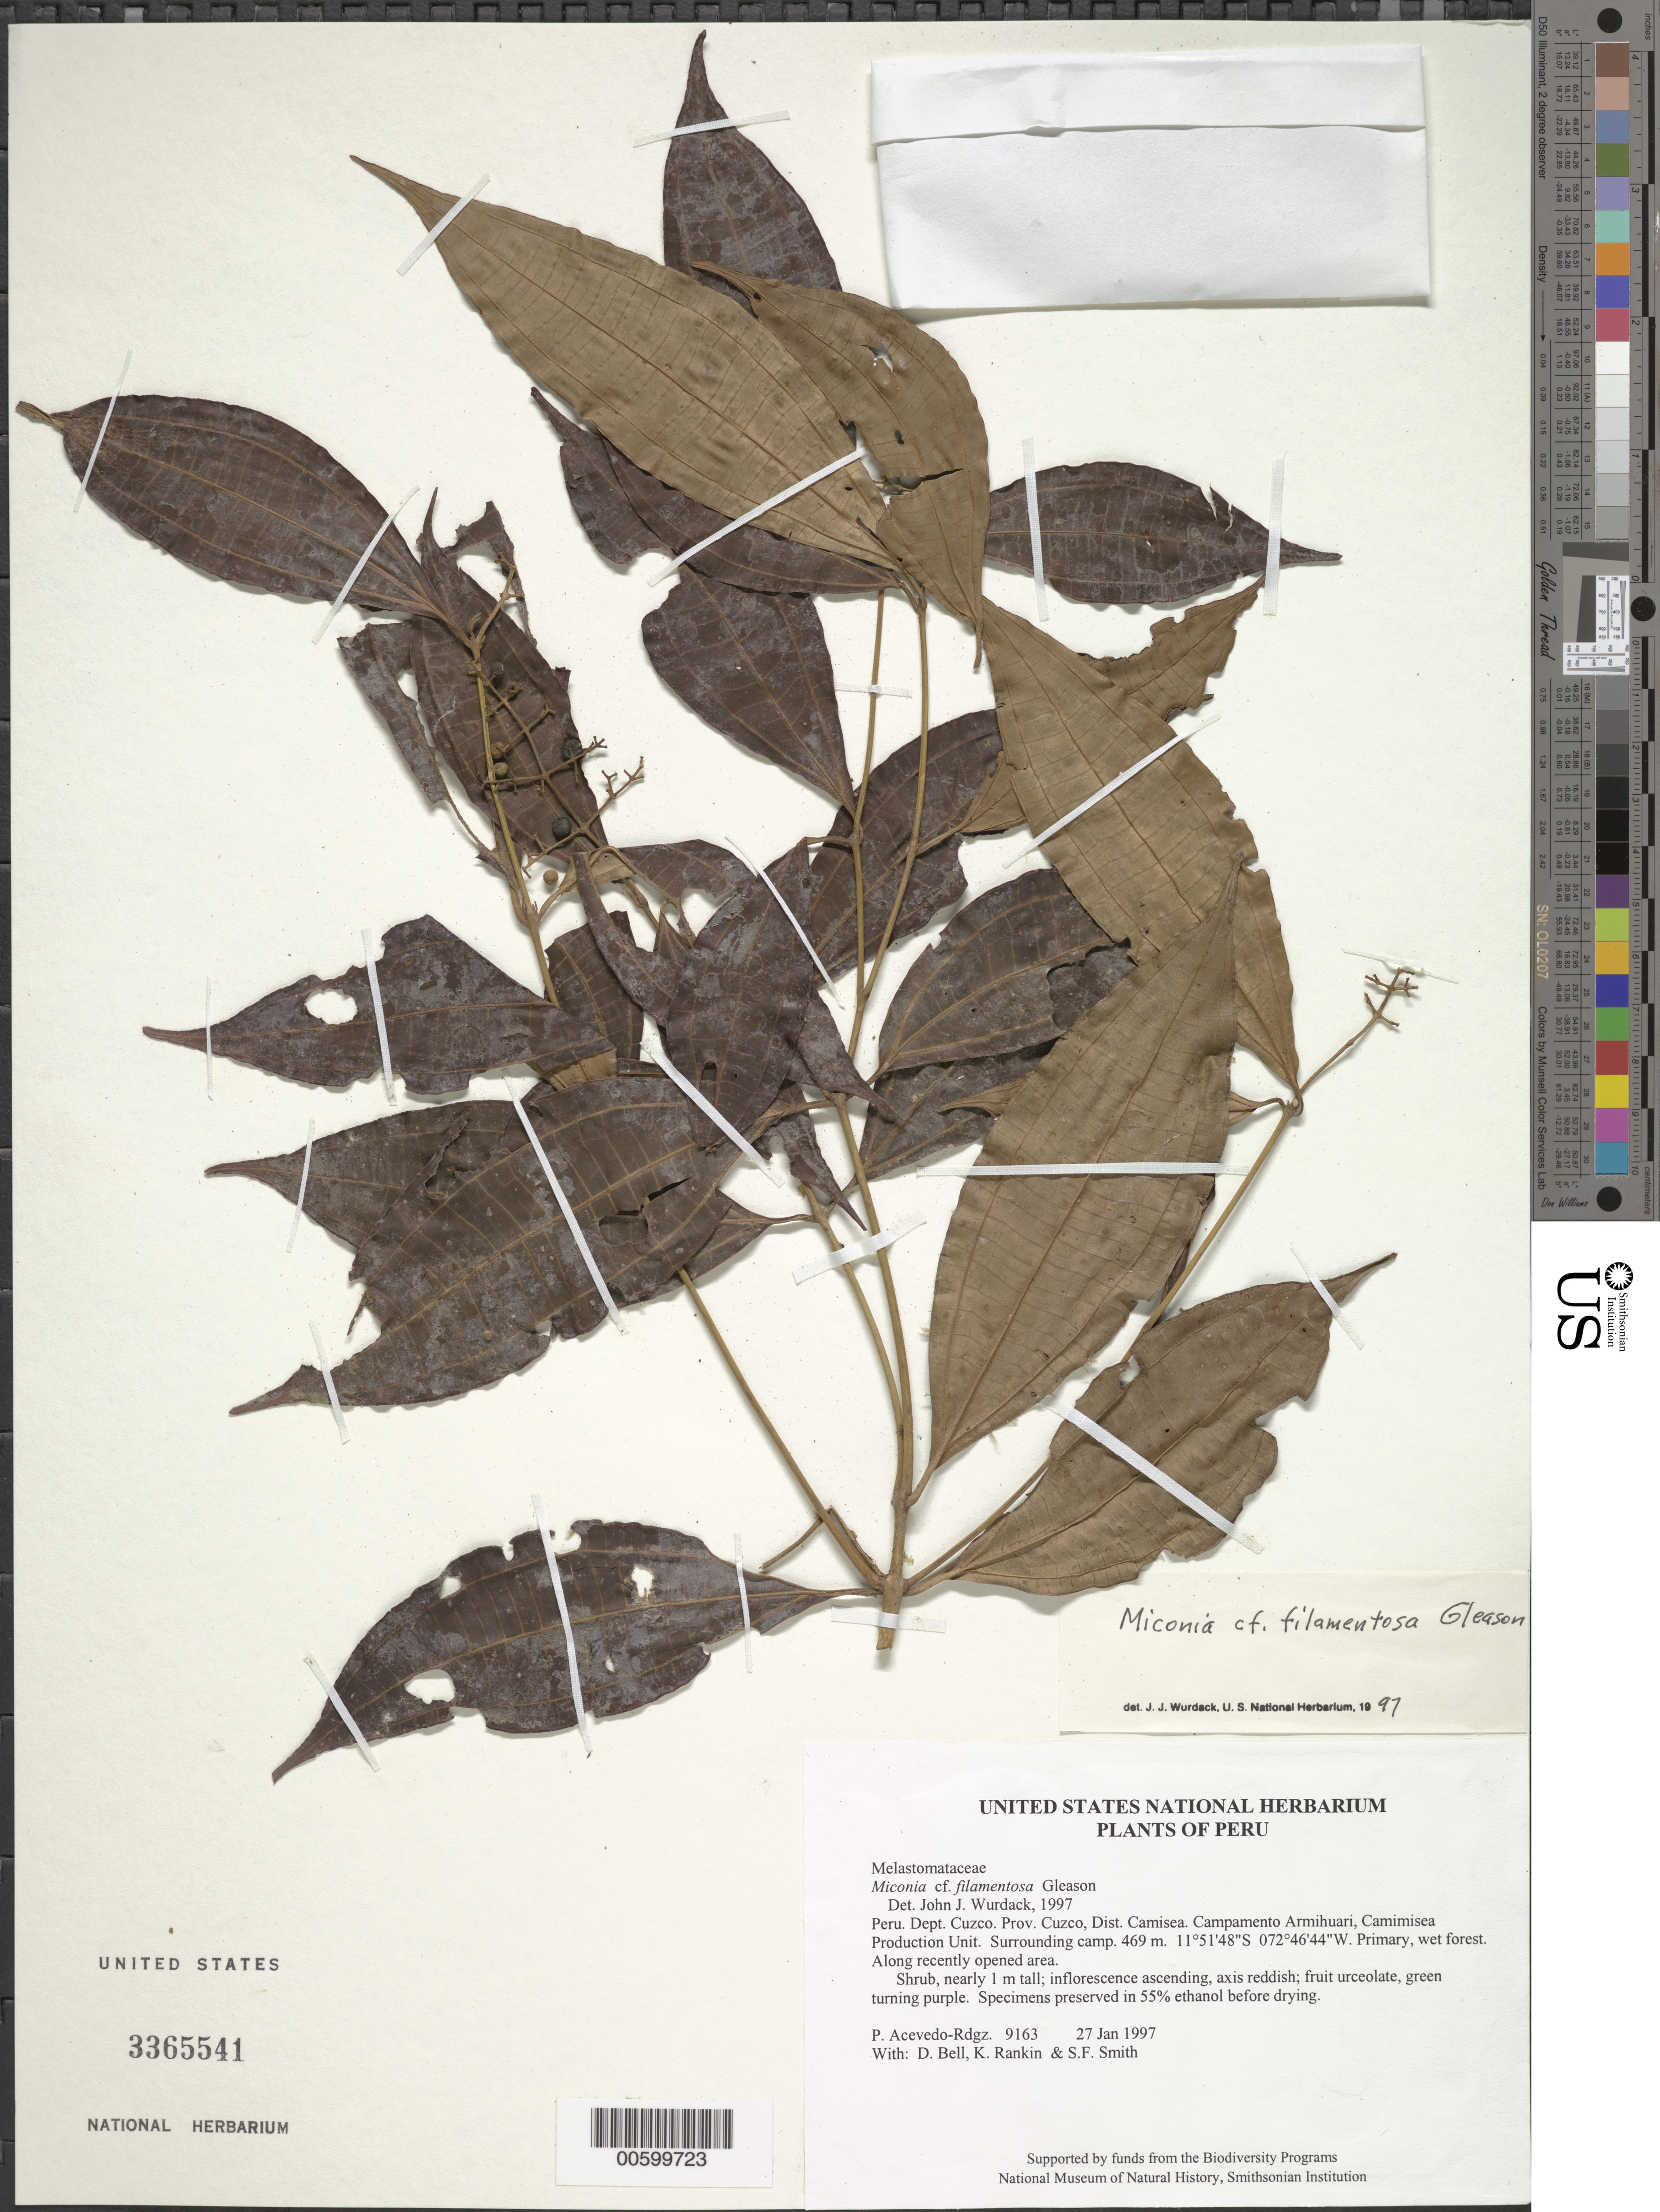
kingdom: Plantae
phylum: Tracheophyta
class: Magnoliopsida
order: Myrtales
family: Melastomataceae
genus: Miconia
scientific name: Miconia filamentosa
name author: Gleason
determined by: Wurdack, John J., (US), US (UNITED STATES)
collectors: P. Acevedo-Rodr., D. A. Bell, K. B. Rankin & S.F. Smith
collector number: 9163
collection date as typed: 27 Jan 1997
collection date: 1997-01-27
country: Peru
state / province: Cusco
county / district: Cusco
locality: Districto Camisea, Campamento Armihuari, Camimisea Production Unit. Surrounding camp.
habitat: Primary, wet forest. Along recently opened area.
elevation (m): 469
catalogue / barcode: US 3365541